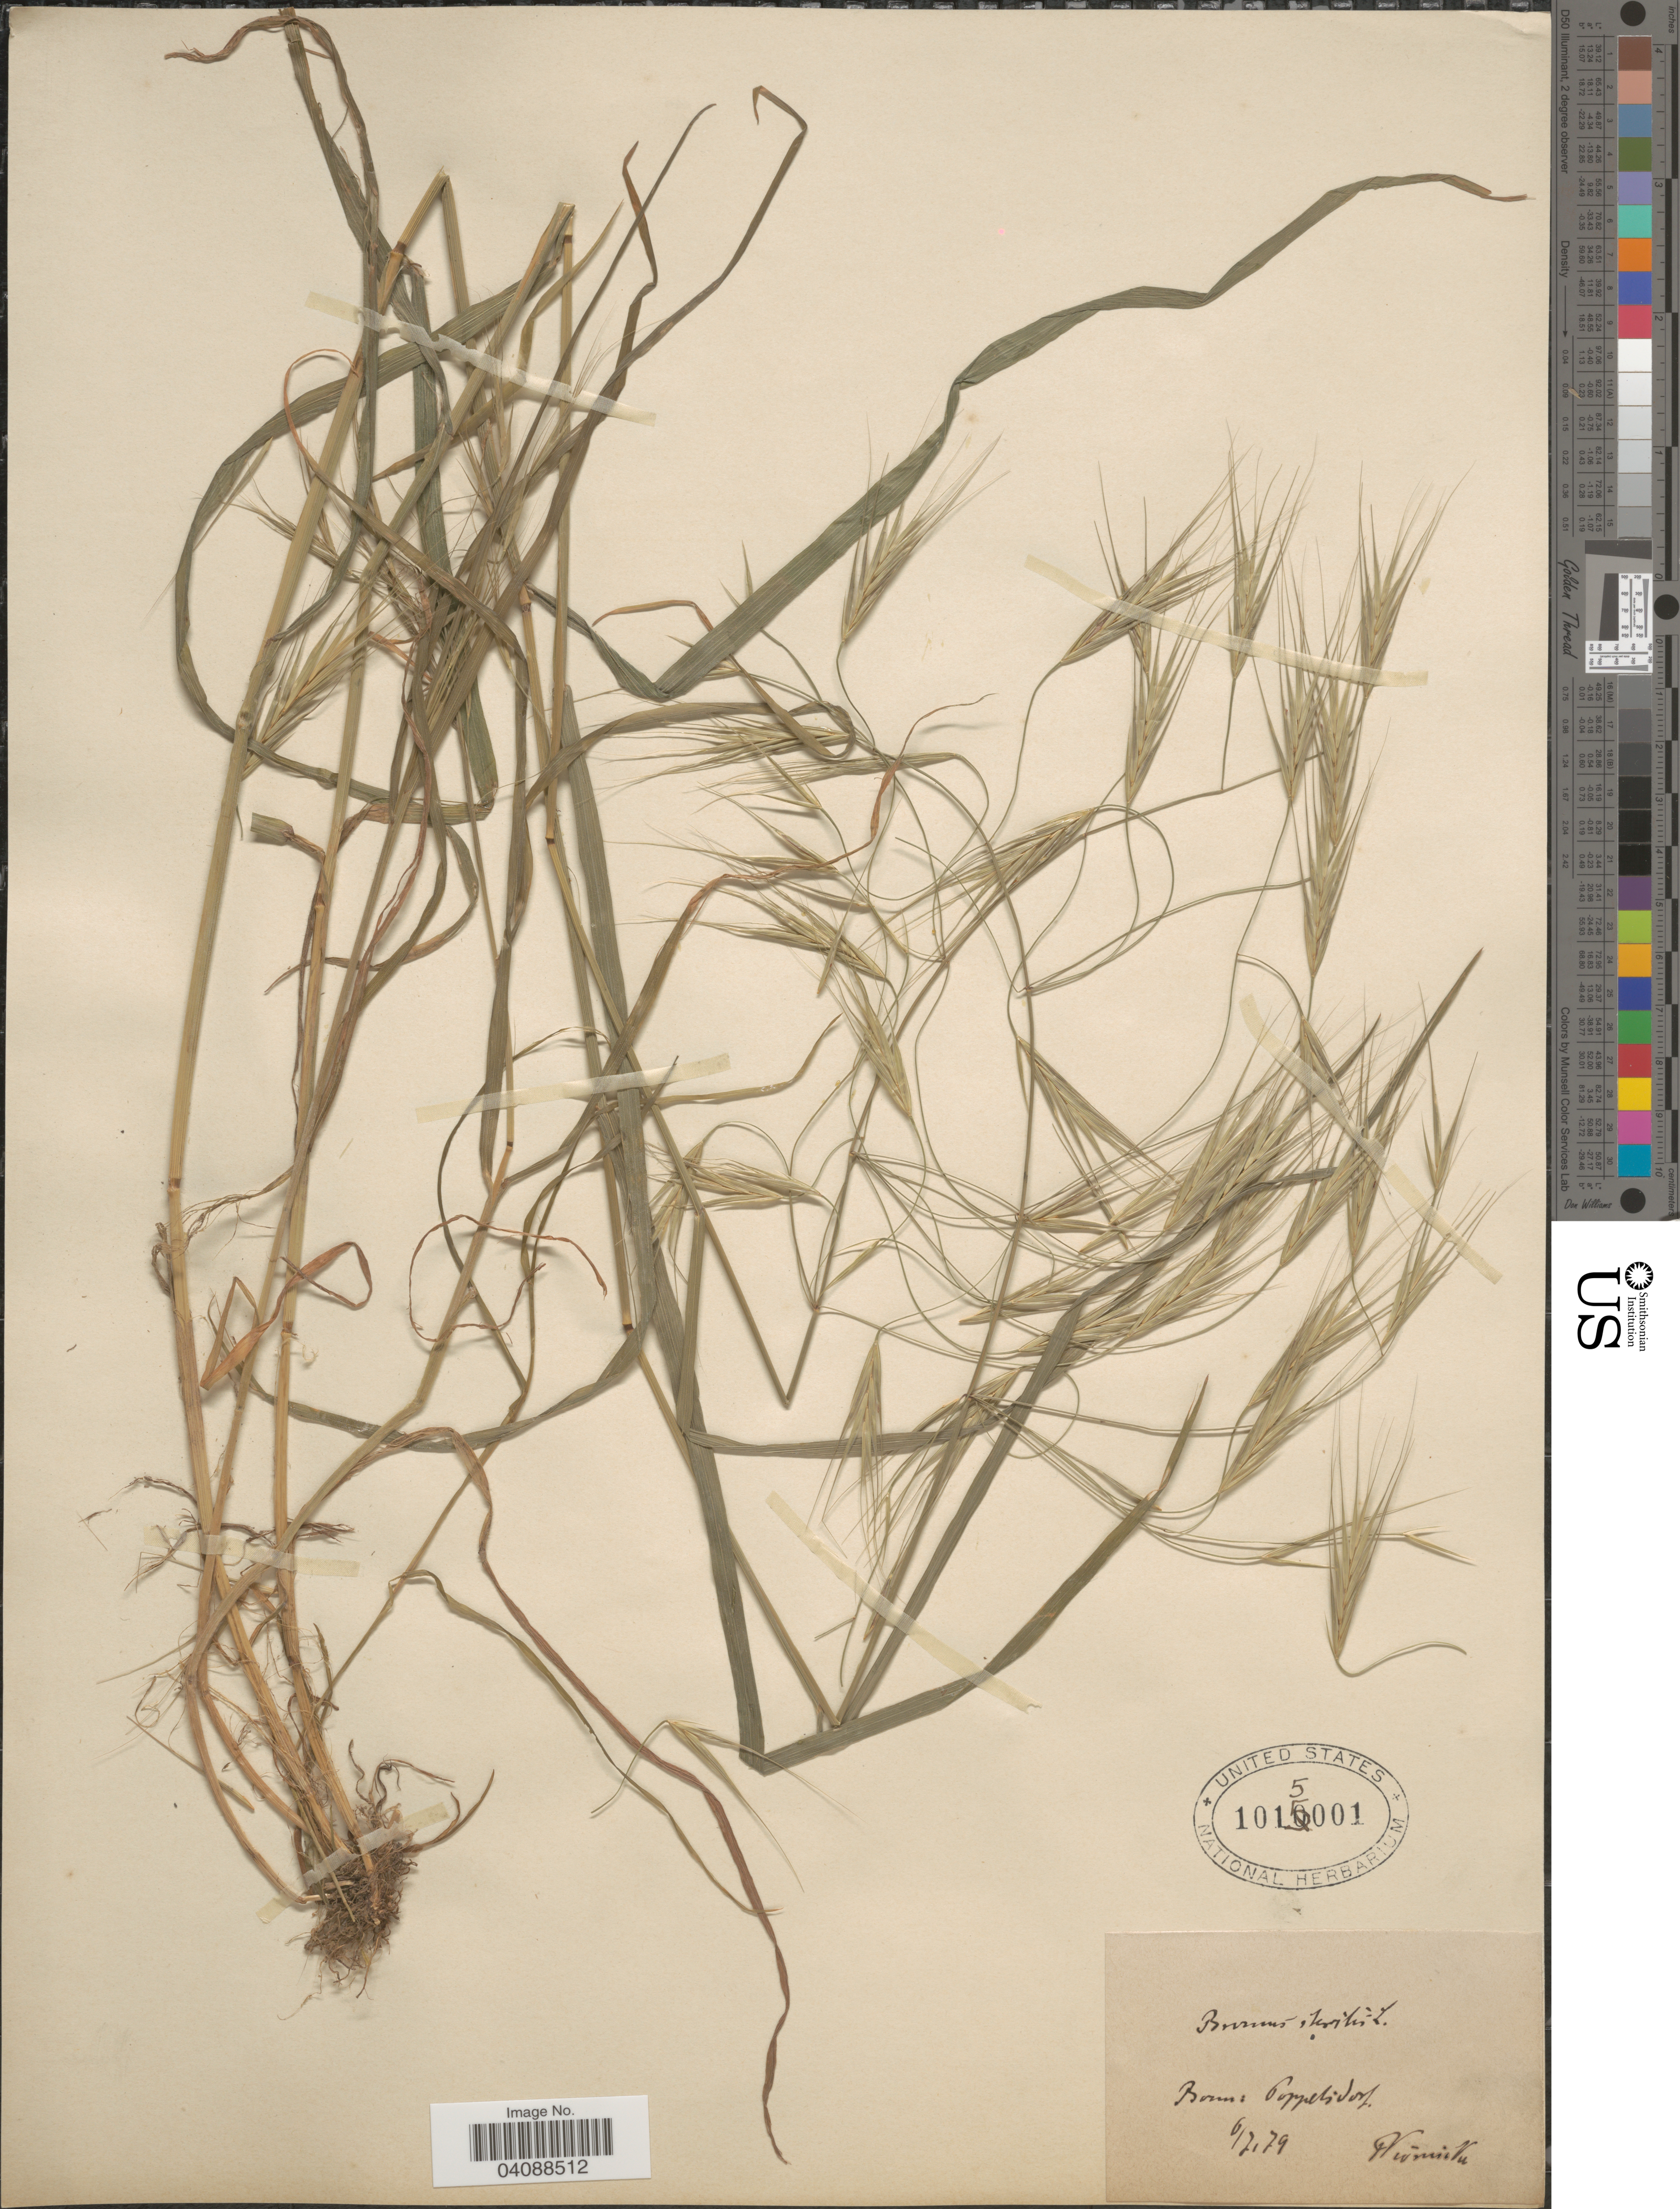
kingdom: Plantae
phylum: Tracheophyta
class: Liliopsida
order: Poales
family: Poaceae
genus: Bromus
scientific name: Bromus sterilis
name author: L.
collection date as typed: Transcribed d/m/y: 6/7/79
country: Germany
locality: Bonn: Poppelsdorf.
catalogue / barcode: US 1015001